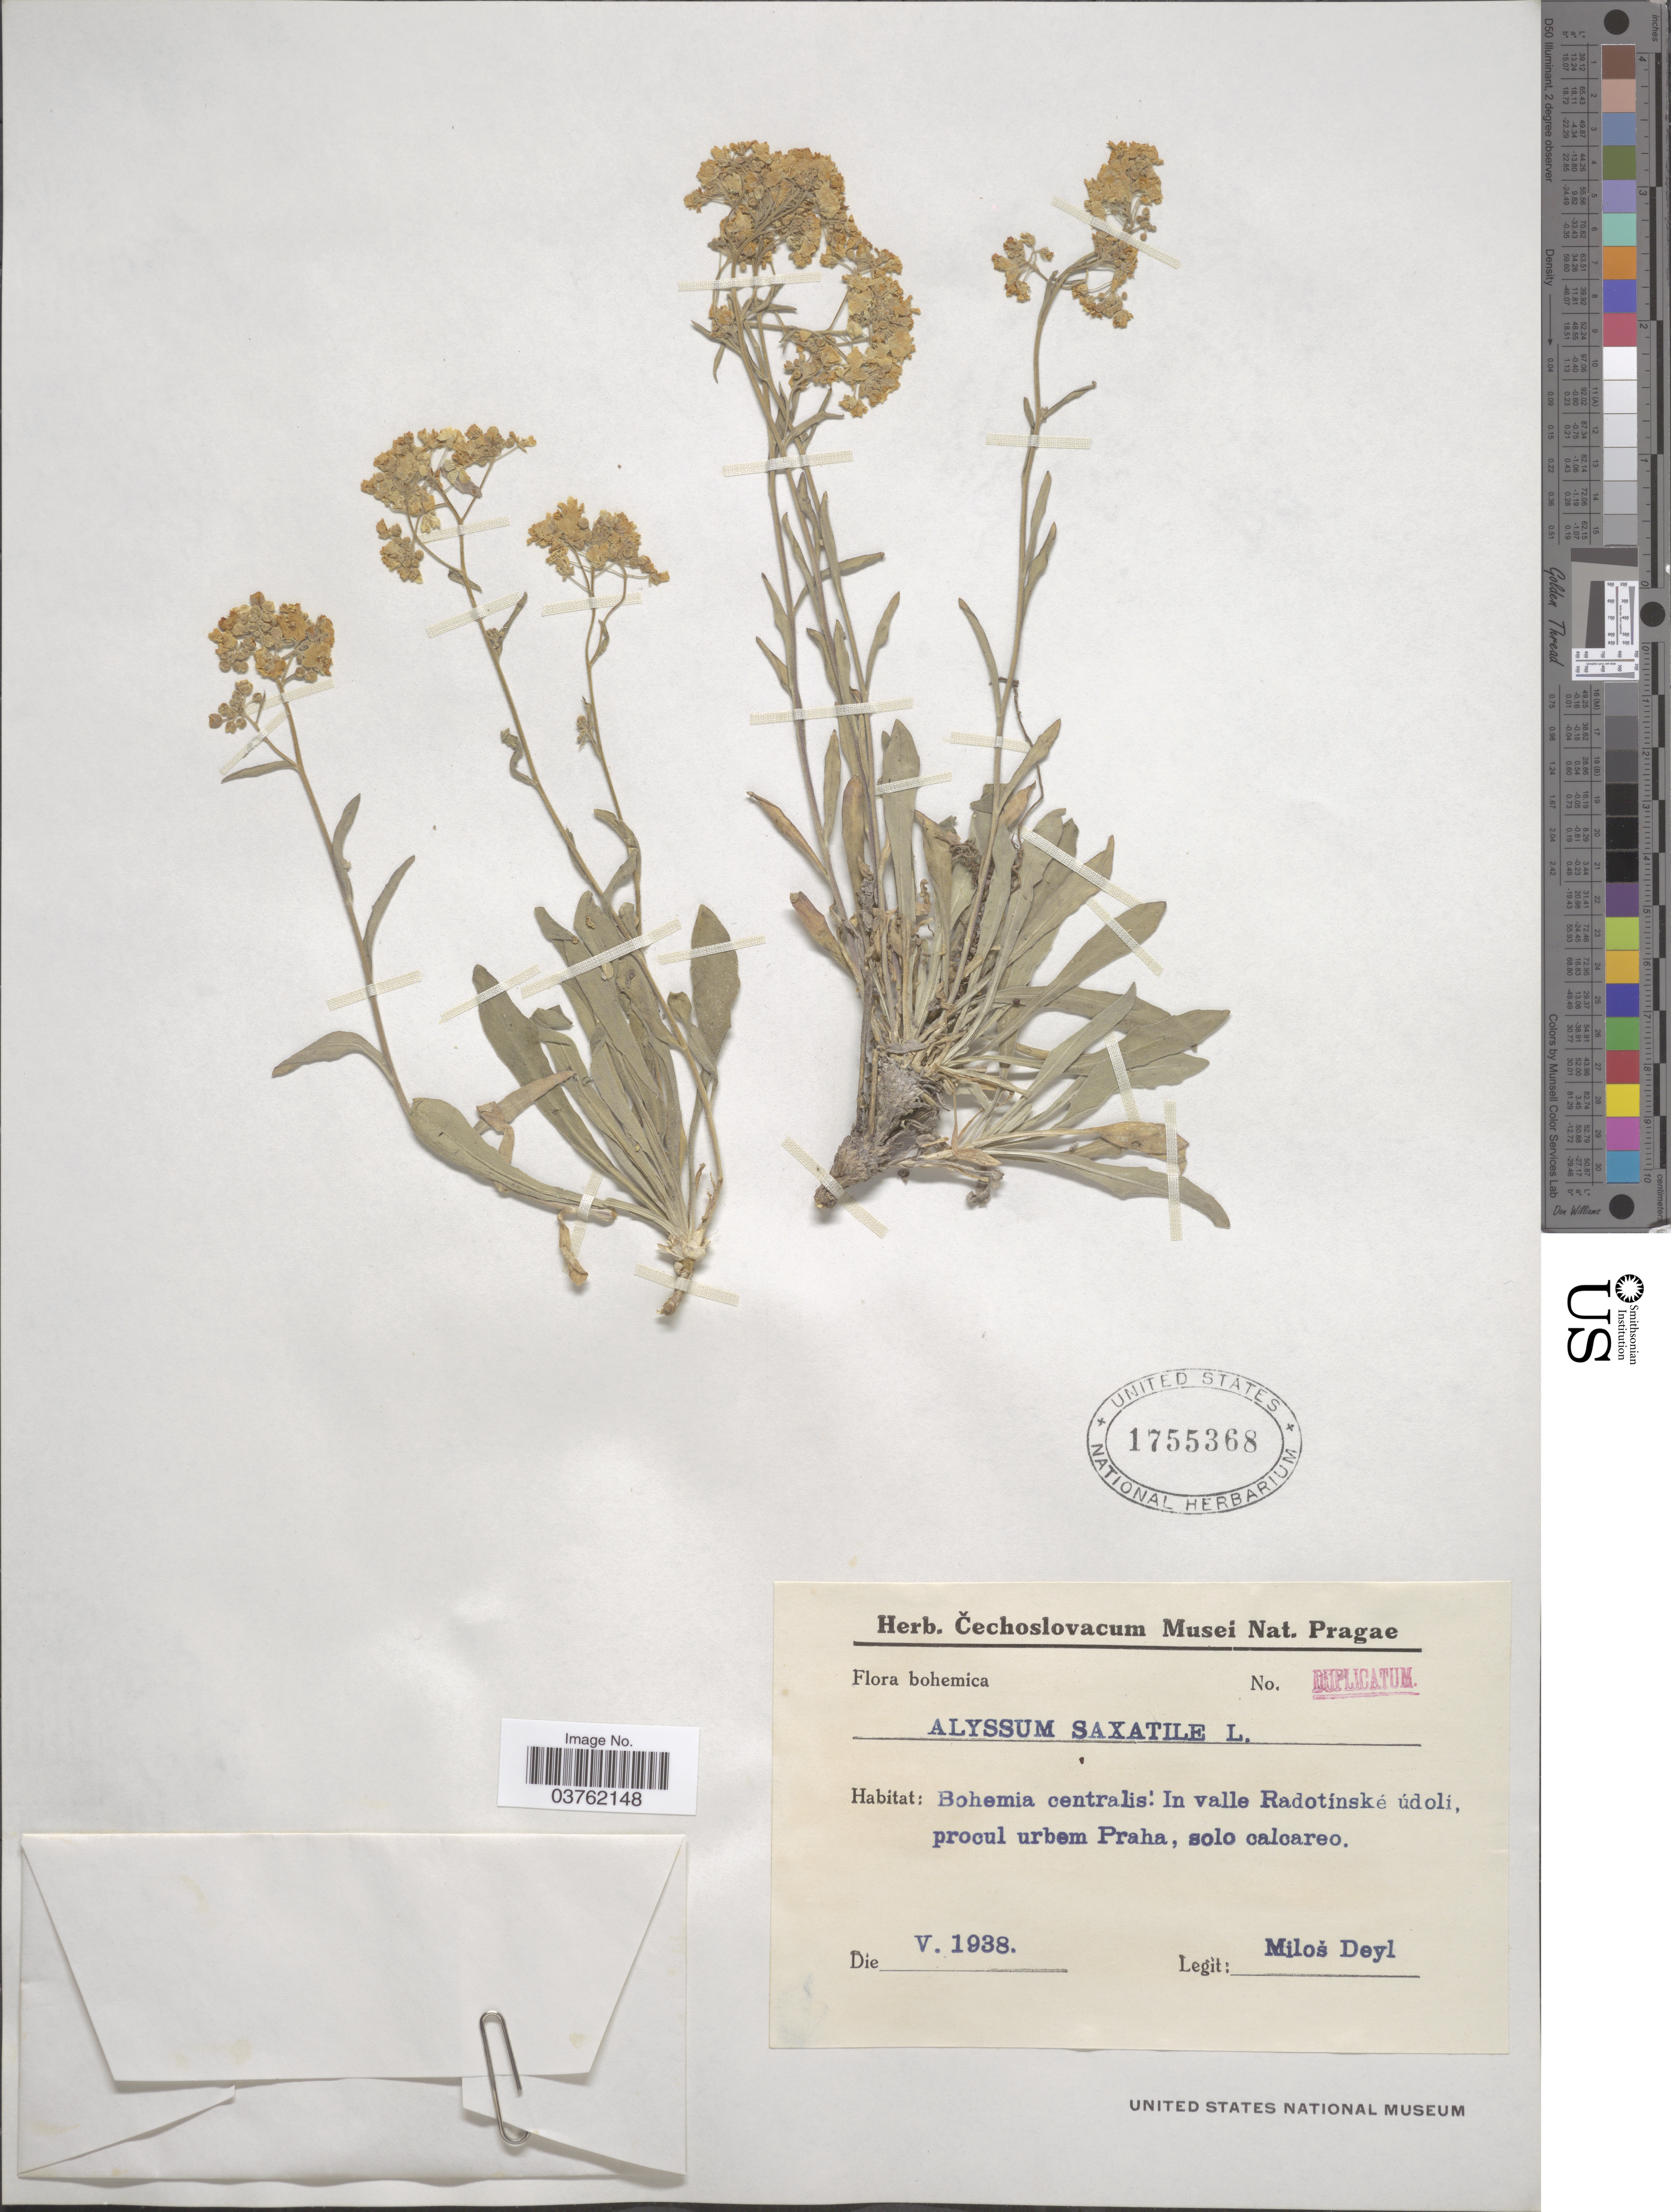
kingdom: Plantae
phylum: Tracheophyta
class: Magnoliopsida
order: Brassicales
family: Brassicaceae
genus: Alyssum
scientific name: Alyssum saxatile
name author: L.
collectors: M. Deyl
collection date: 1938-05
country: Czechia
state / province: Central Bohemian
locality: Bohemica. Bohemia centralis: In valle Radotínské údolí, procul urbem Praha.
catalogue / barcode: US 1755368